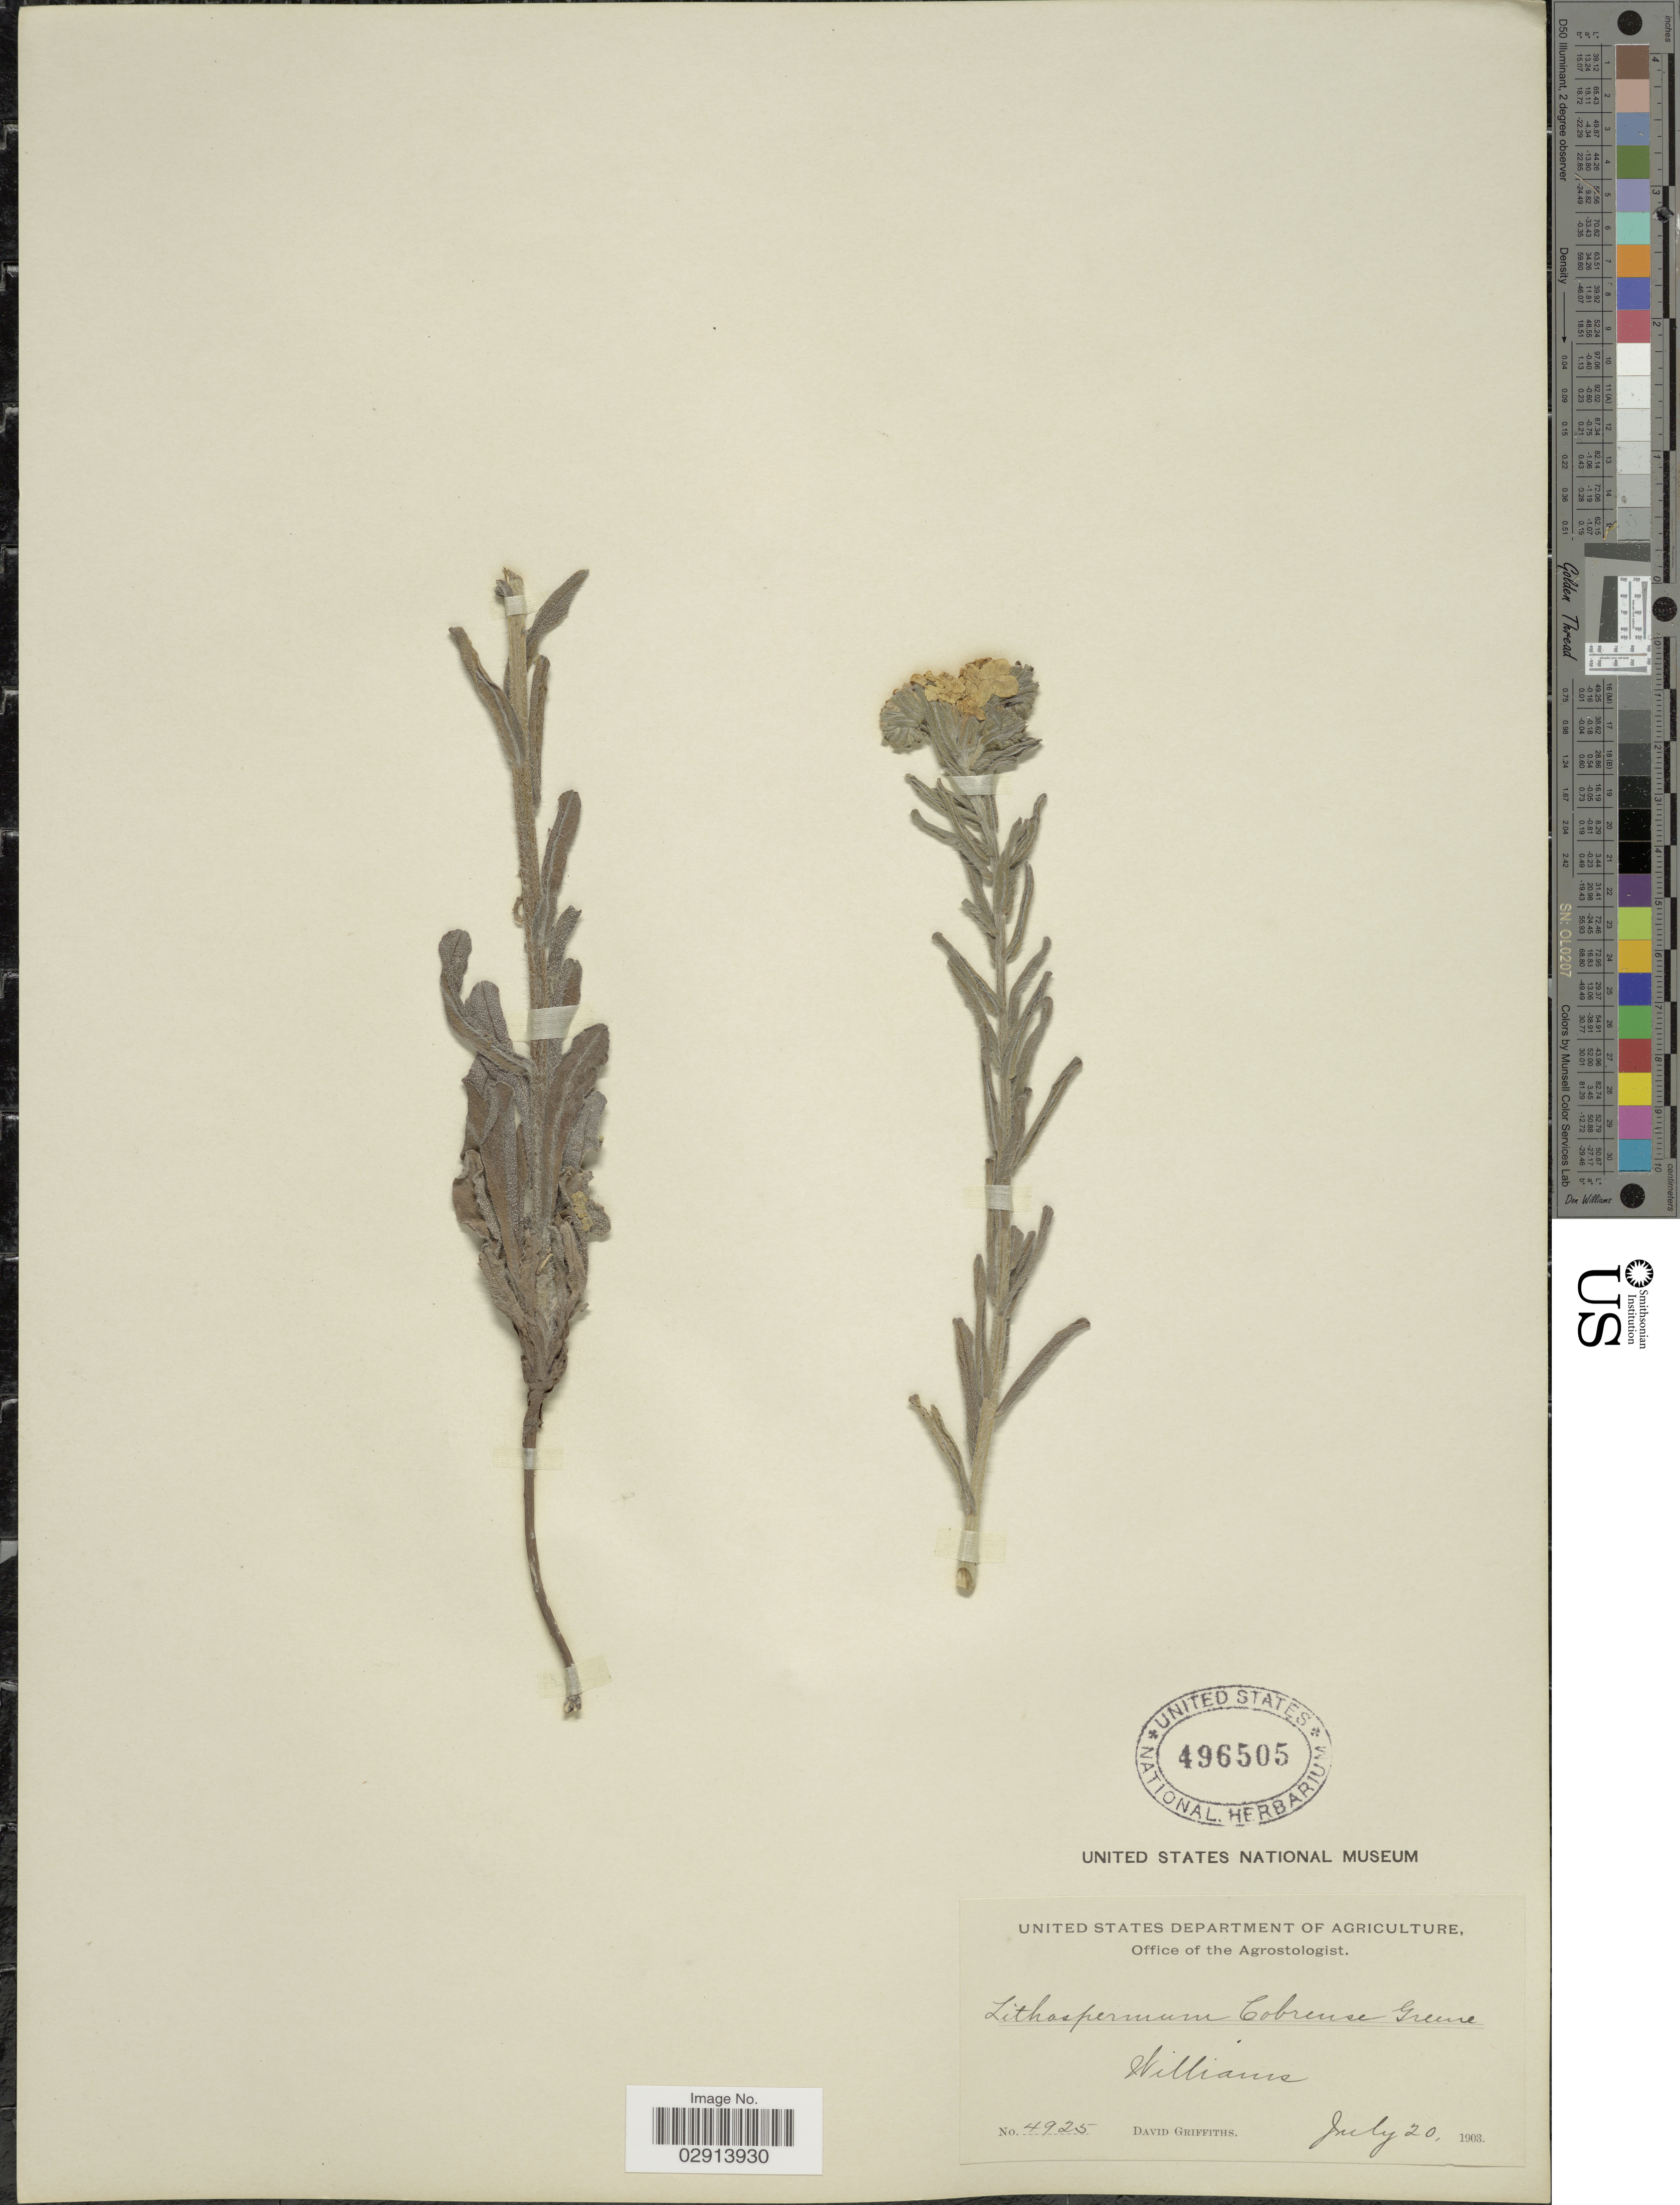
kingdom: Plantae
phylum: Tracheophyta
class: Magnoliopsida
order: Boraginales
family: Boraginaceae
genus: Lithospermum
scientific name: Lithospermum cobrense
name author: Greene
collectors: D. Griffiths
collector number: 4925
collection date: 1903-07-20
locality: Williams.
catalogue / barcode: US 496505